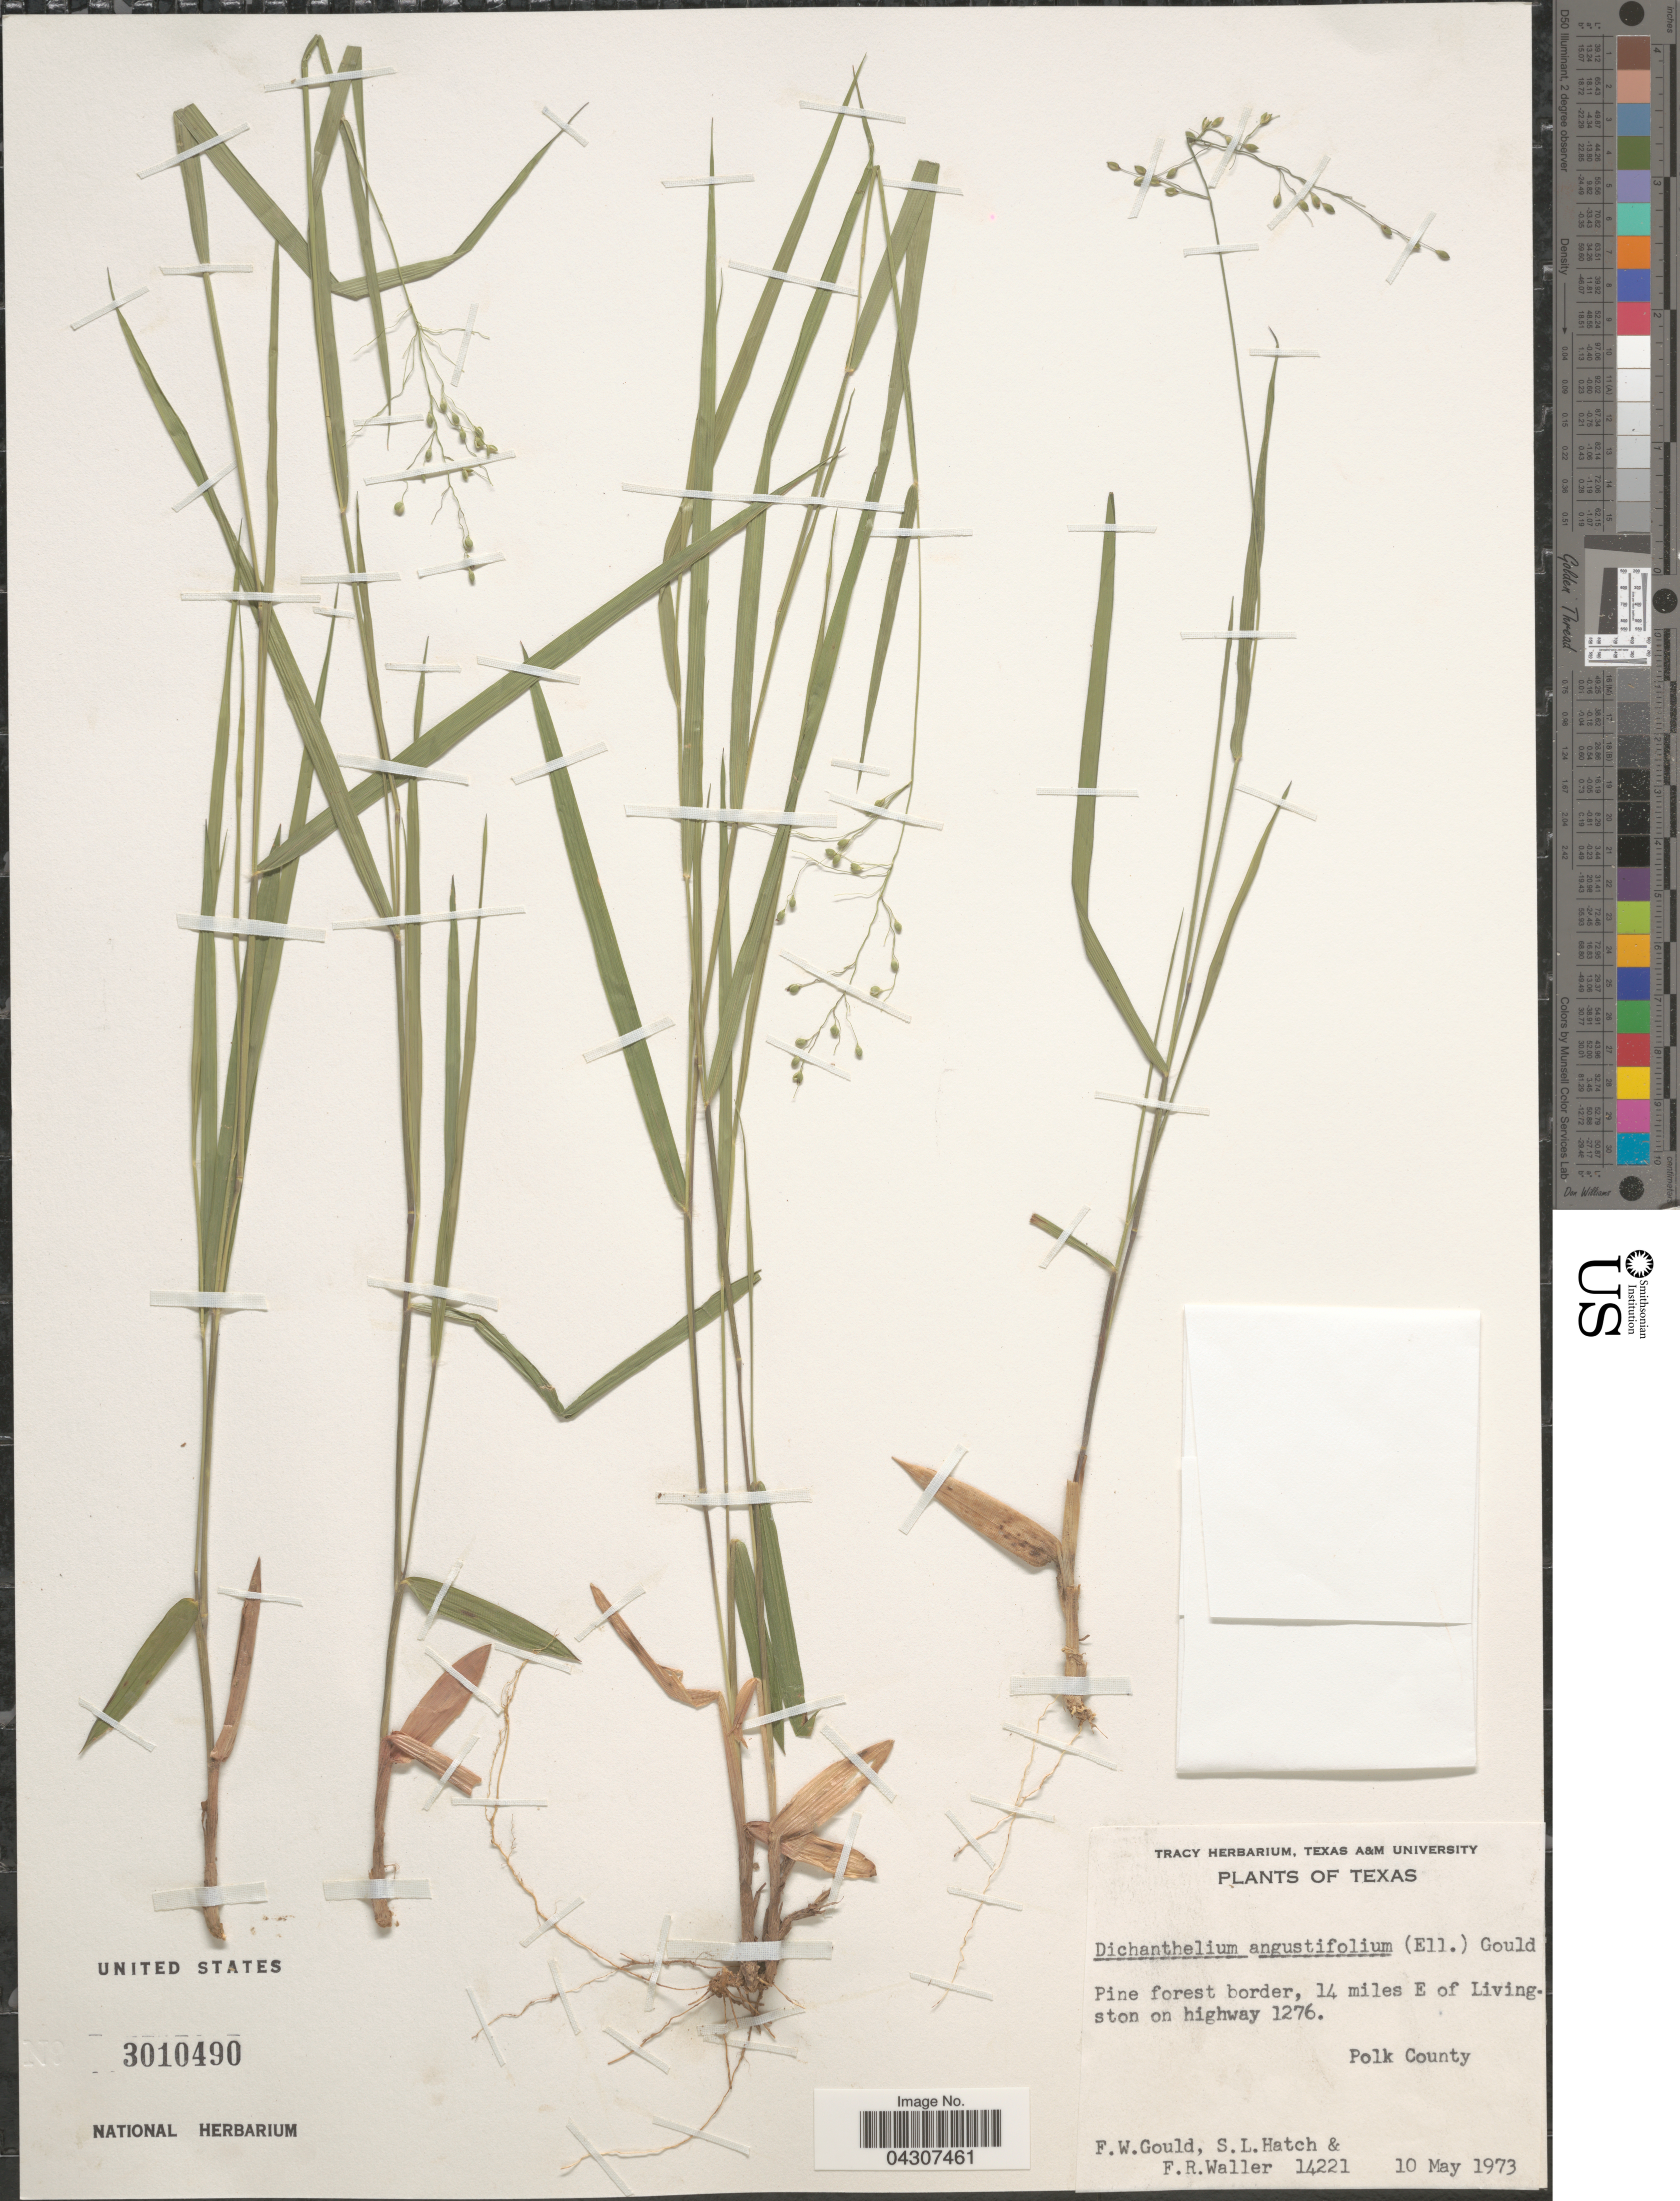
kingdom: Plantae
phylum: Tracheophyta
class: Liliopsida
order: Poales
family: Poaceae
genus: Dichanthelium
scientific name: Dichanthelium aciculare var. ramosum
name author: (Griseb.) Davidse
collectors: F. W. Gould, S. Hatch & F. R. Waller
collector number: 14221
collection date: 1973-05-10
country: United States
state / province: Texas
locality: Pine forest border, 14 miles E of Livingston on highway 1276. Polk County.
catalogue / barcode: US 3010490